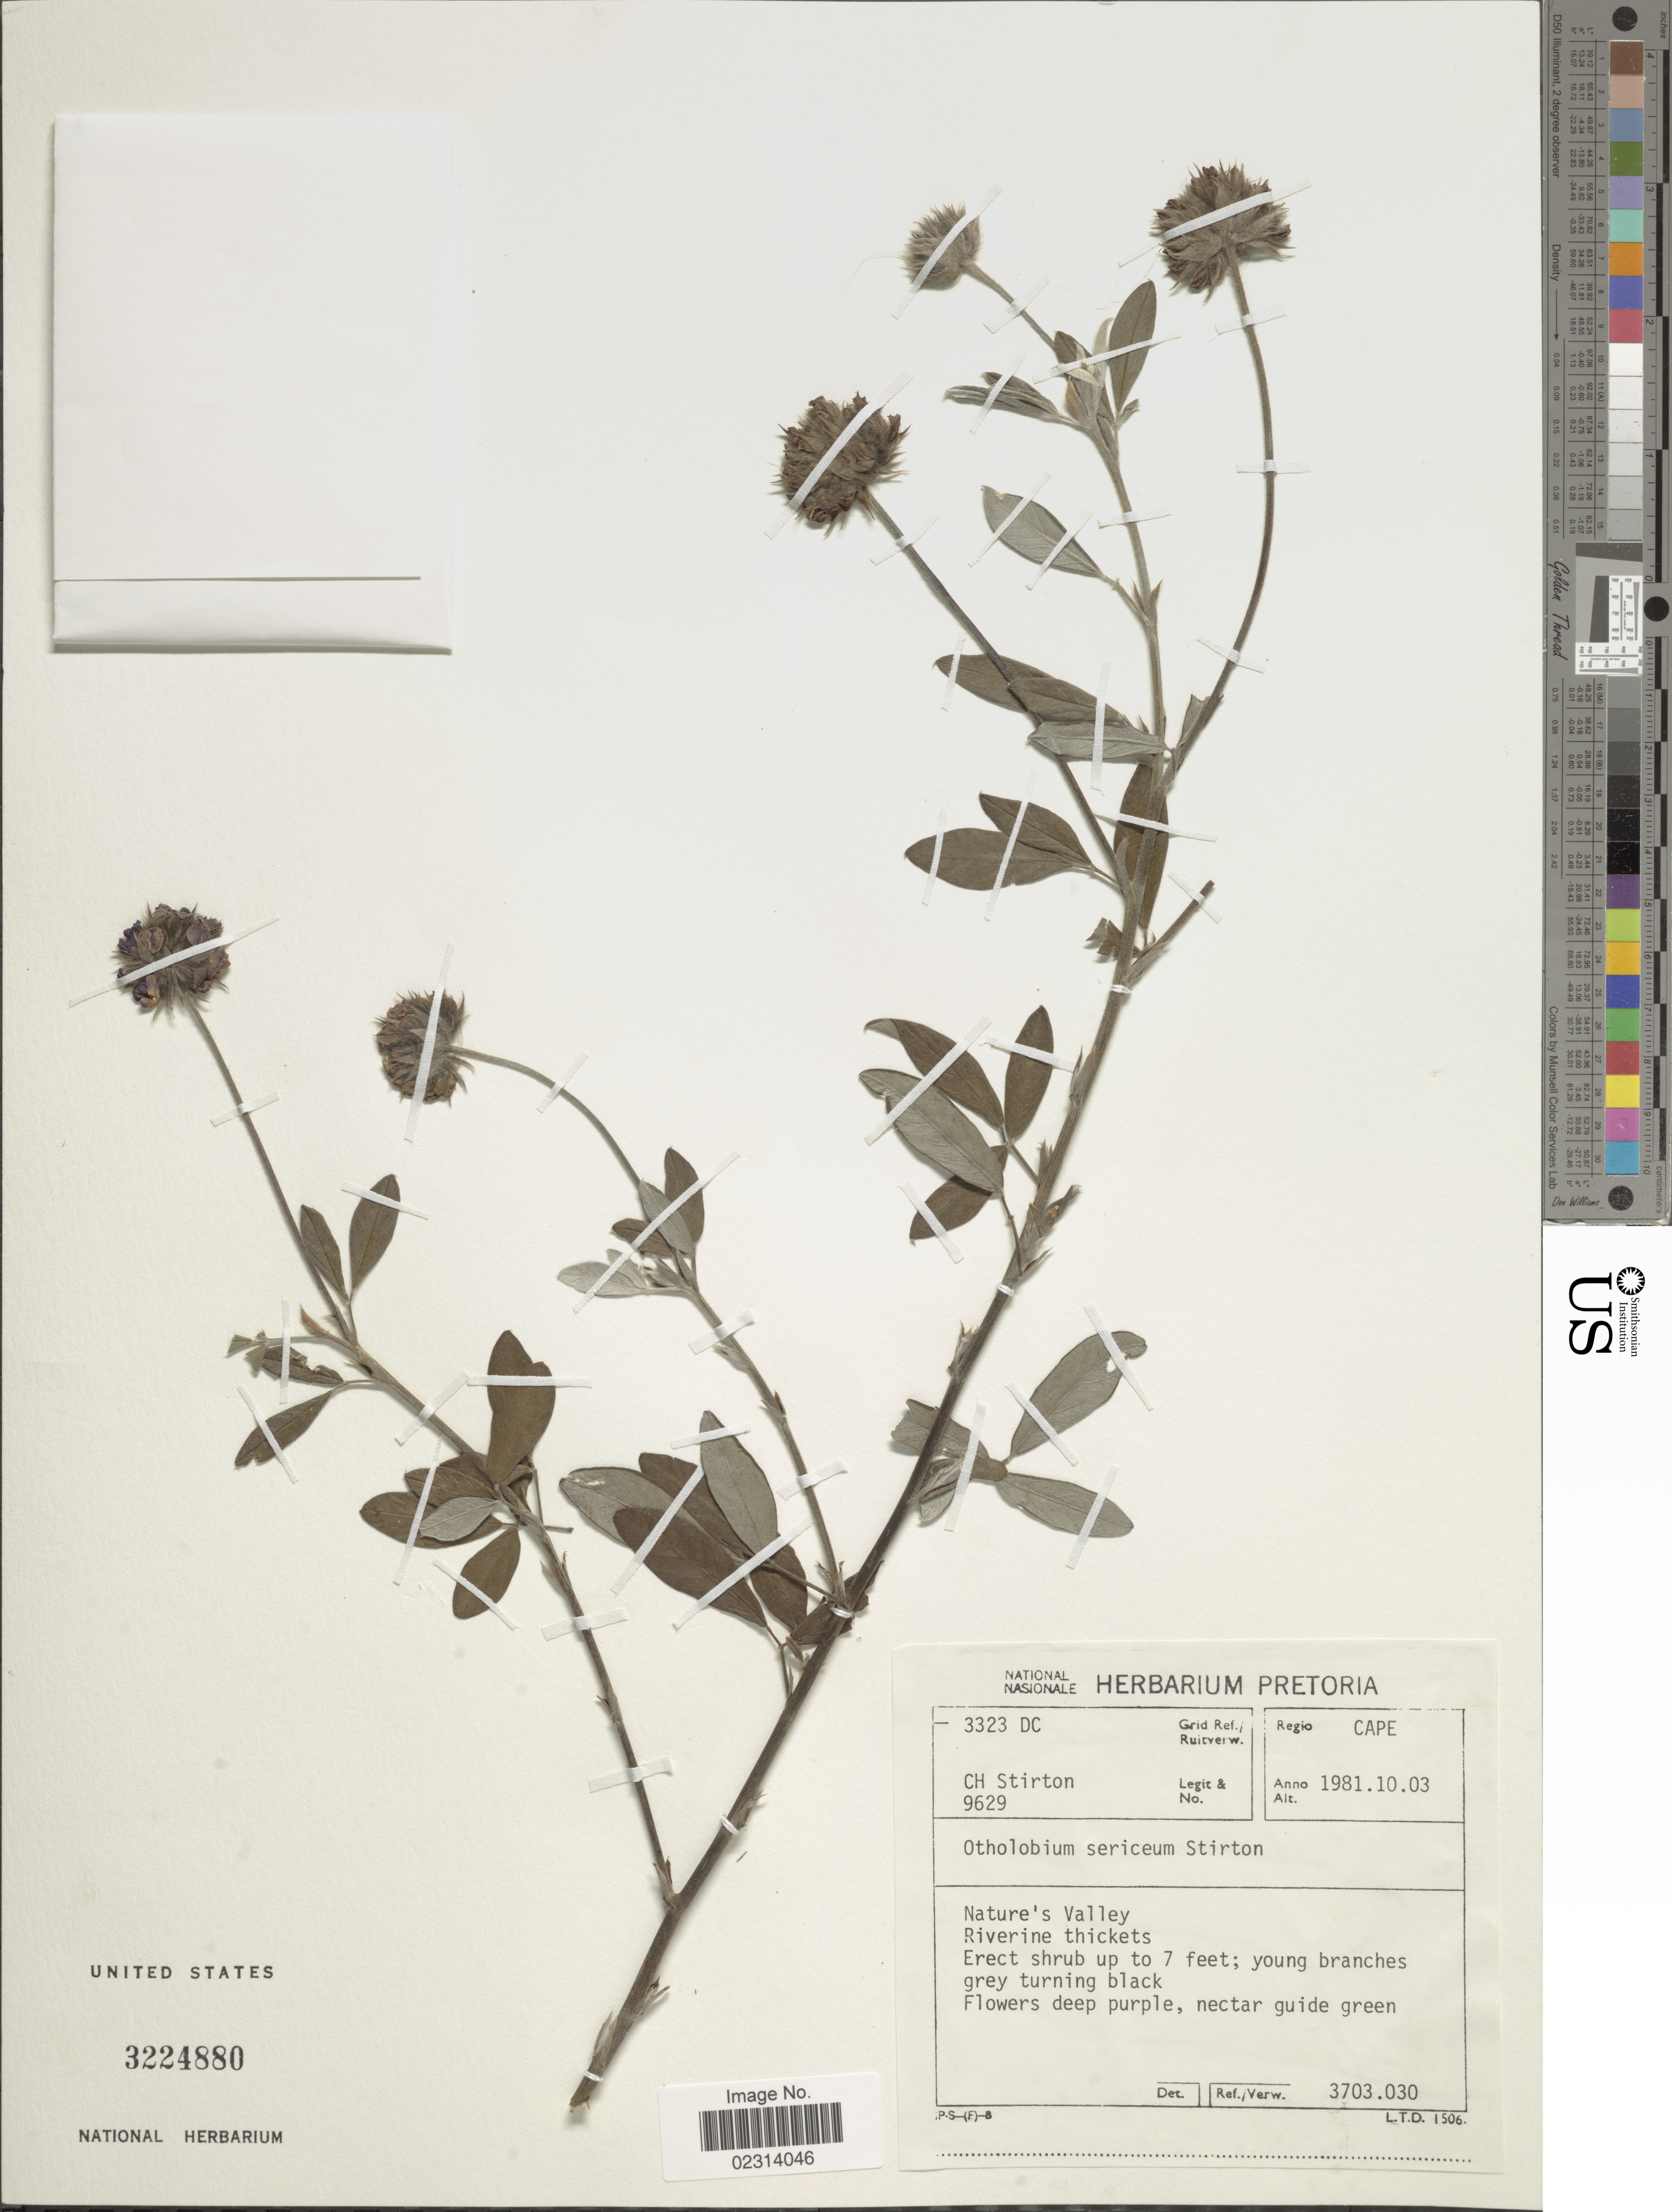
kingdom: Plantae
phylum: Tracheophyta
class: Magnoliopsida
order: Fabales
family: Fabaceae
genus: Otholobium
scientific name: Otholobium sericeum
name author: (Poir.) C.H. Stirt.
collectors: C. H. Stirton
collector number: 9629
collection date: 1981-10-03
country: South Africa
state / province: Western Cape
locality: Regio Cape, 3323 DC Grid Ref./ Ruitverw. Nature's Valley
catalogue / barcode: US 3224880